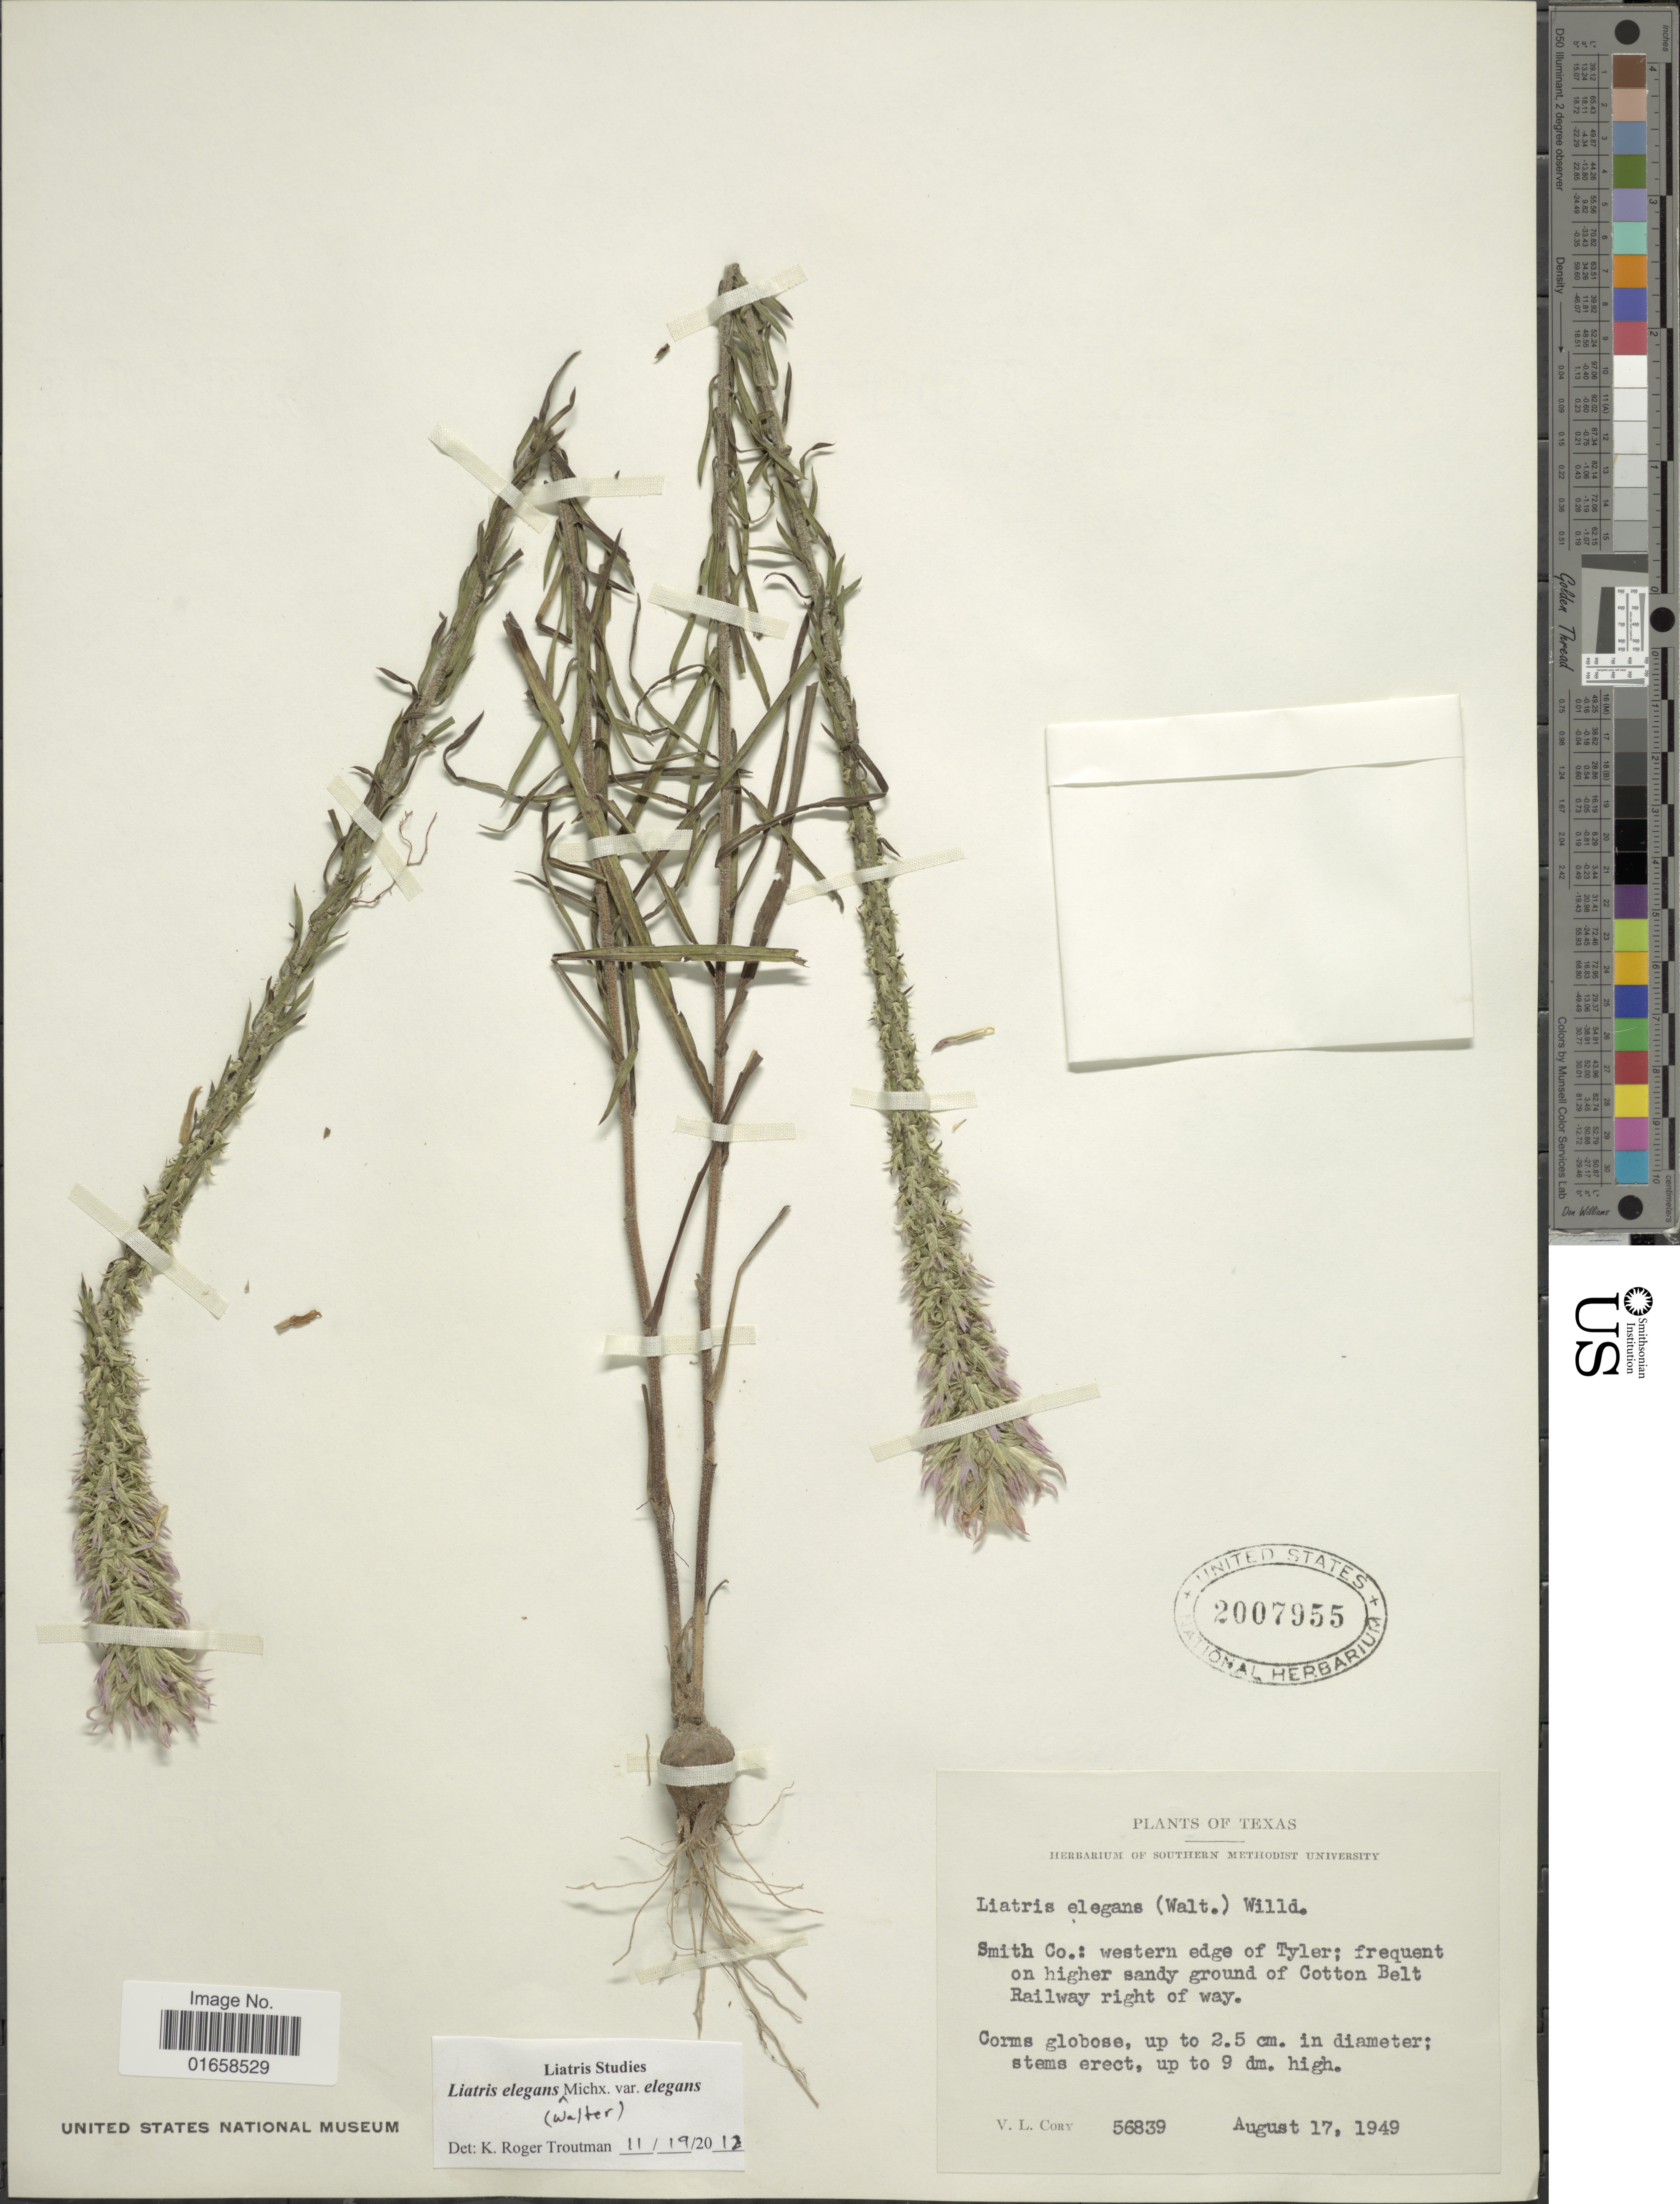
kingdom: Plantae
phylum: Tracheophyta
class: Magnoliopsida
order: Asterales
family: Asteraceae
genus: Liatris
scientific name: Liatris elegans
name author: (Walter) Michx.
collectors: V. Cory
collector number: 56839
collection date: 1949-08-17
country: United States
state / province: Texas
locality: Smith Co.: western edge of Tyler; frequent on higher sandy ground of Cotton Belt Railway right of way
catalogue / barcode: US 2007955